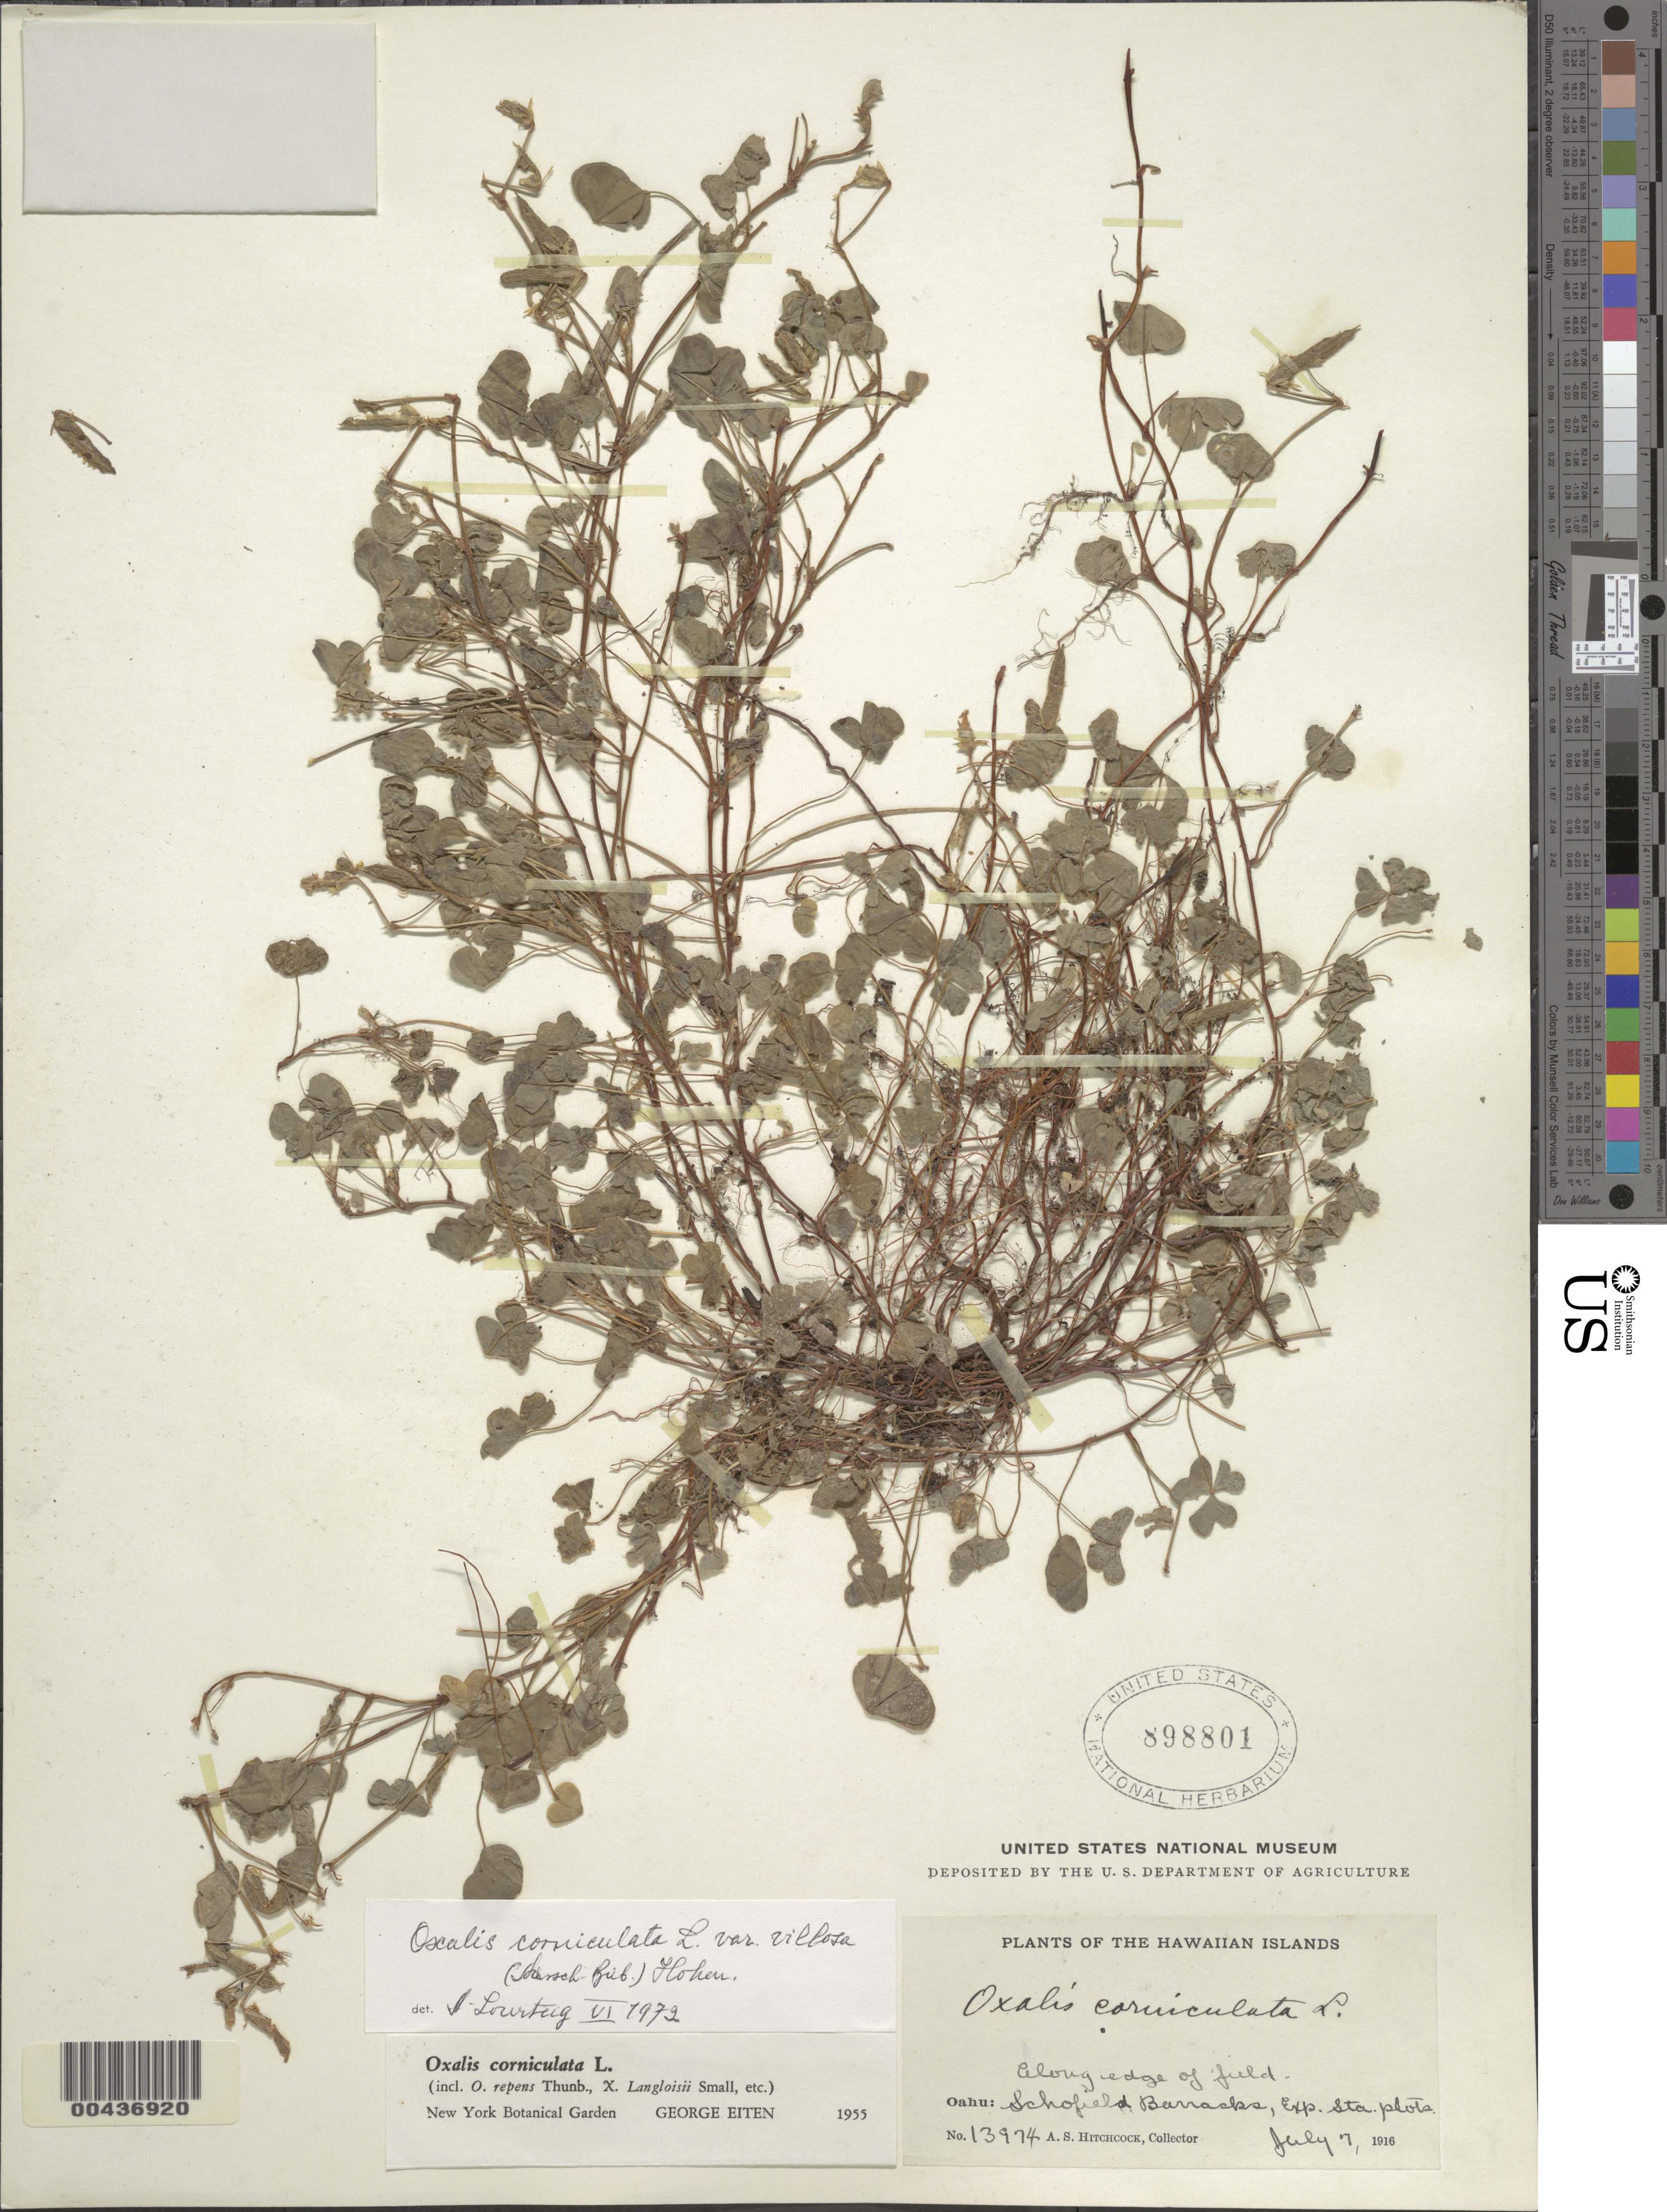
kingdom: Plantae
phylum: Tracheophyta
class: Magnoliopsida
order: Oxalidales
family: Oxalidaceae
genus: Oxalis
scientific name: Oxalis corniculata var. villosa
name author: (M. Bieb.) Hohen.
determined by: Eiten, G.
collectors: A. S. Hitchcock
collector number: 13974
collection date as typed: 7 Jul 1916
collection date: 1916-07-07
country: United States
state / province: Hawaii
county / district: Honolulu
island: Oahu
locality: Schofield Barracks, Exp. Sta. plots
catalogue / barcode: US 898801